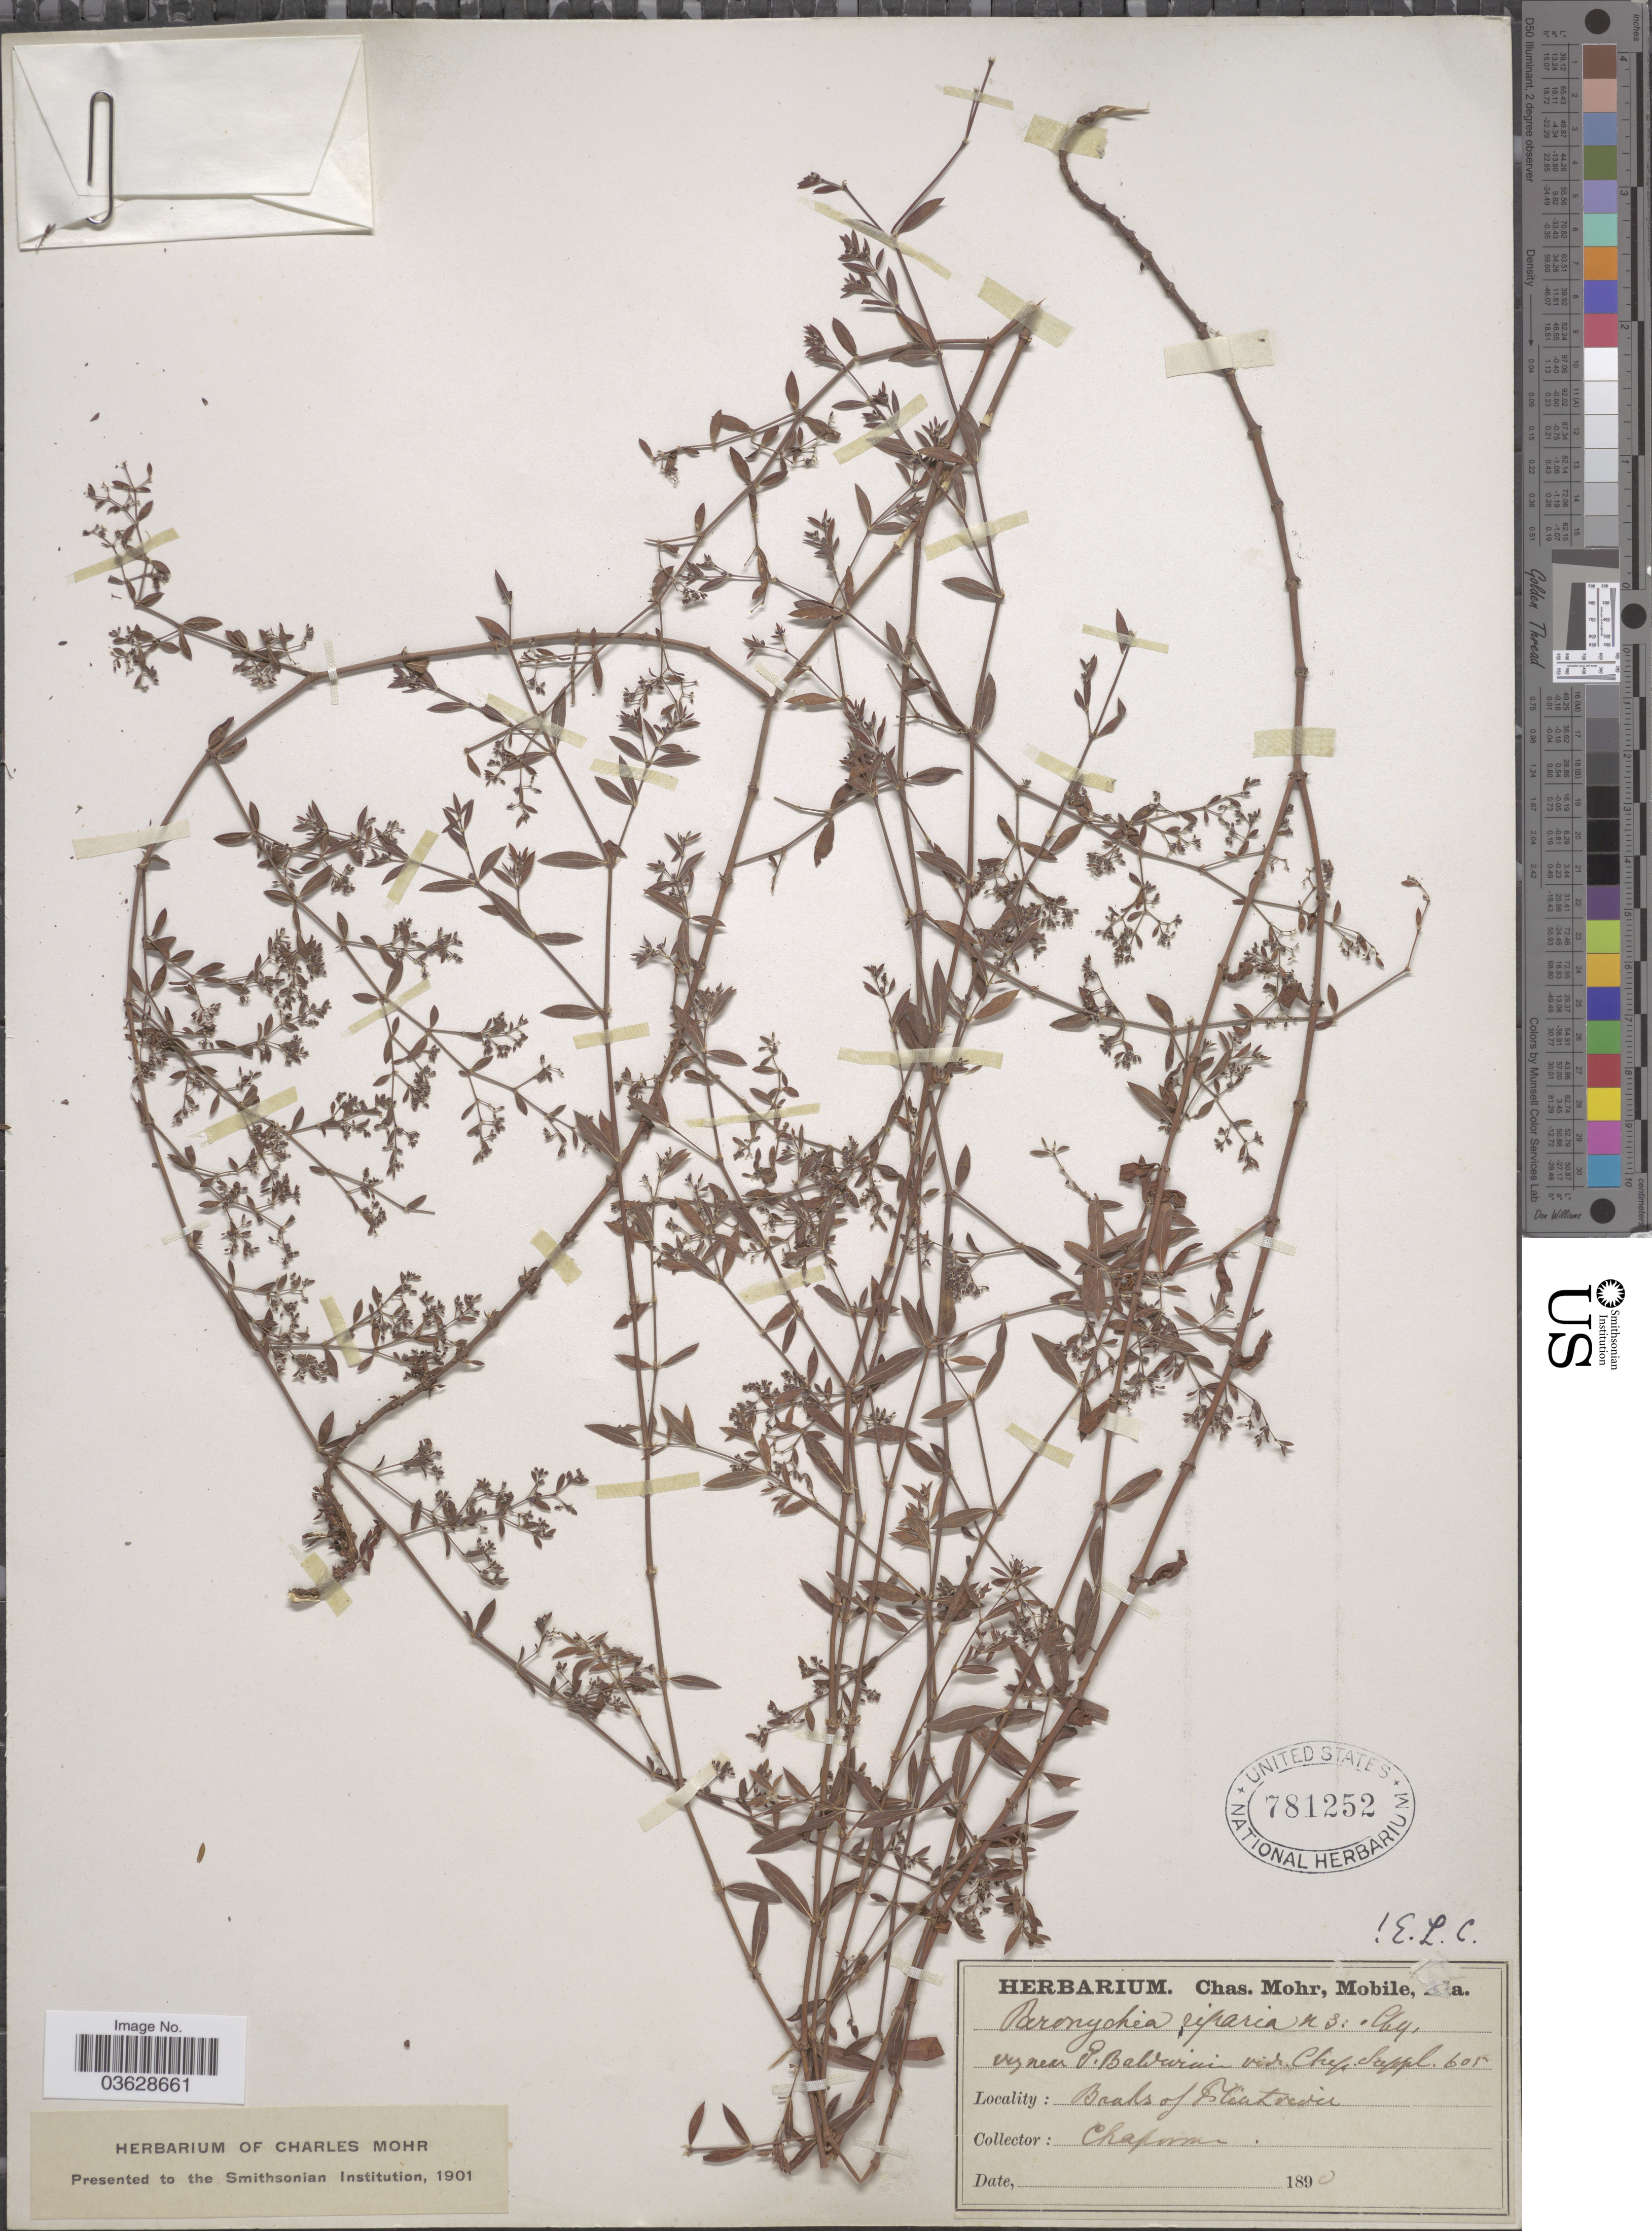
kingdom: Plantae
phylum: Tracheophyta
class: Magnoliopsida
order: Caryophyllales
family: Caryophyllaceae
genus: Paronychia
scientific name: Paronychia baldwinii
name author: (A. Gray & Torr.) Fenzl ex Walp.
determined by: Strong, Mark T., (BOT), Smithsonian Institution - National Museum of Natural History (UNITED STATES)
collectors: A. Chapman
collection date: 1890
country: United States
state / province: Alabama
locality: Banks of Flint river.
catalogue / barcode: US 781252